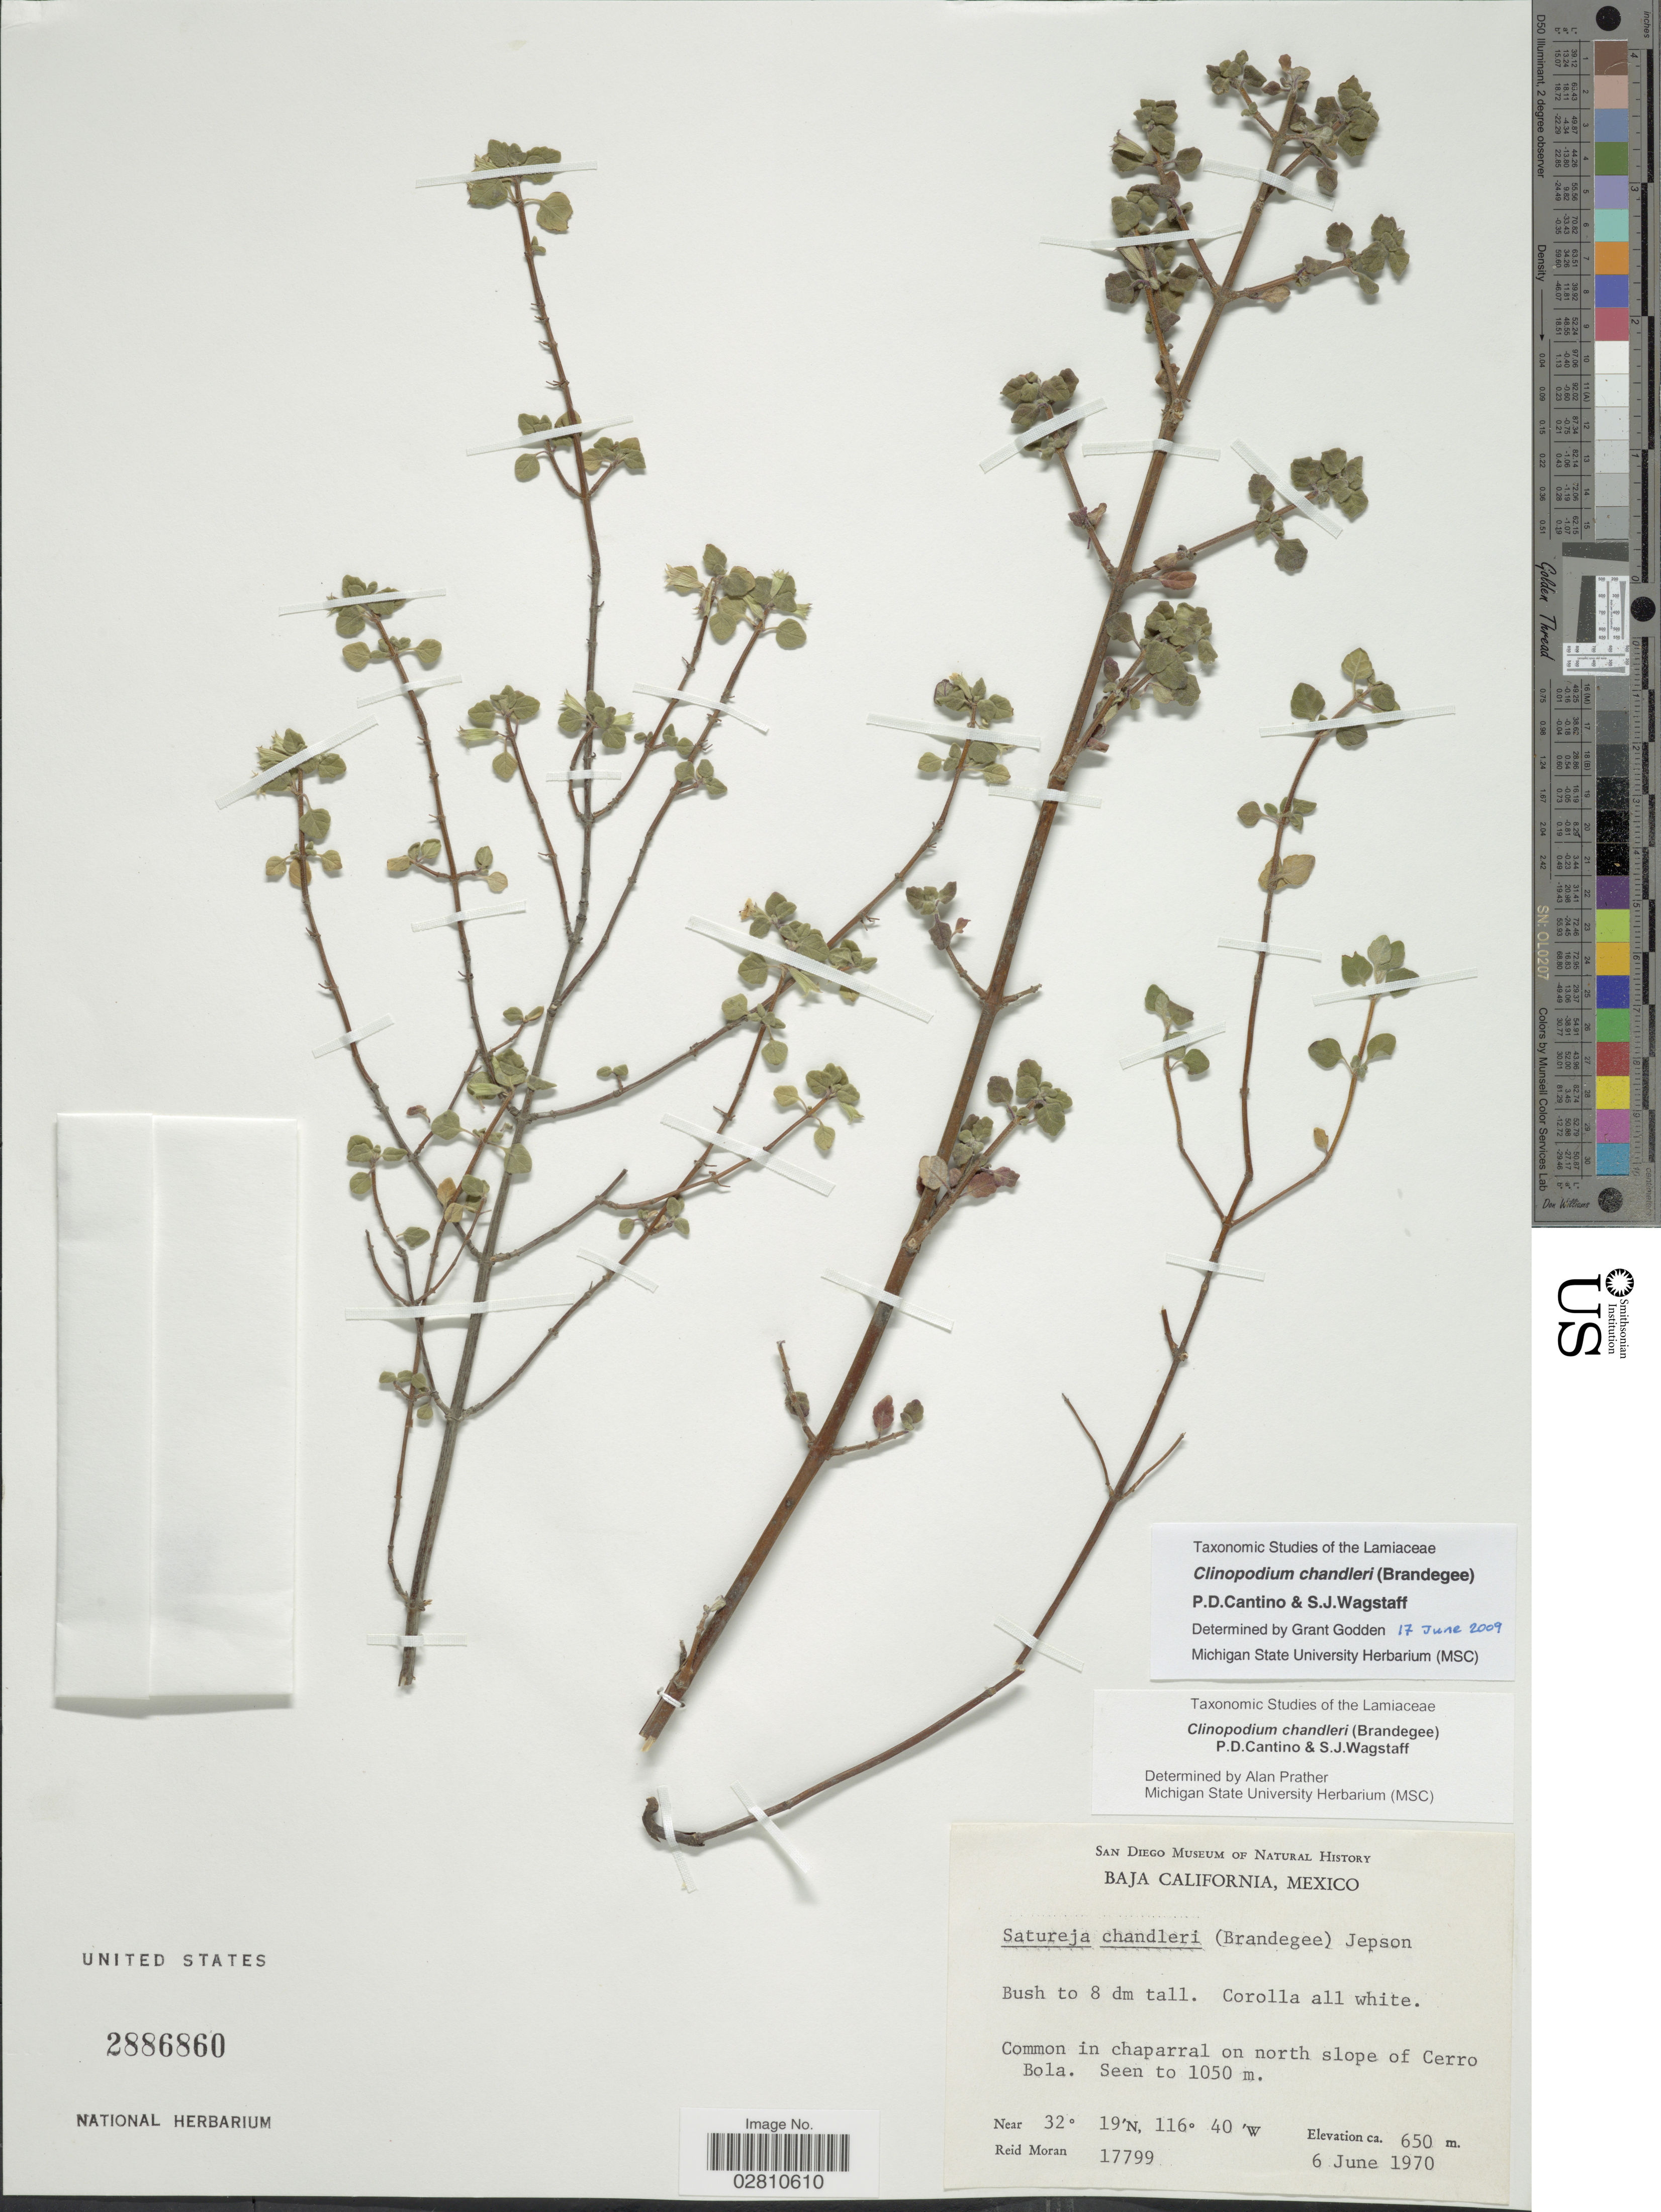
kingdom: Plantae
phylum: Tracheophyta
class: Magnoliopsida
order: Lamiales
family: Lamiaceae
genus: Clinopodium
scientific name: Clinopodium chandleri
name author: (Brandegee) P.D. Cantino & Wagstaff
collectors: R. V. Moran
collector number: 17799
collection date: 1970-06-06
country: Mexico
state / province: Baja California Norte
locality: On north slope of Cerro Bola.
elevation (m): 650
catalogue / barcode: US 2886860